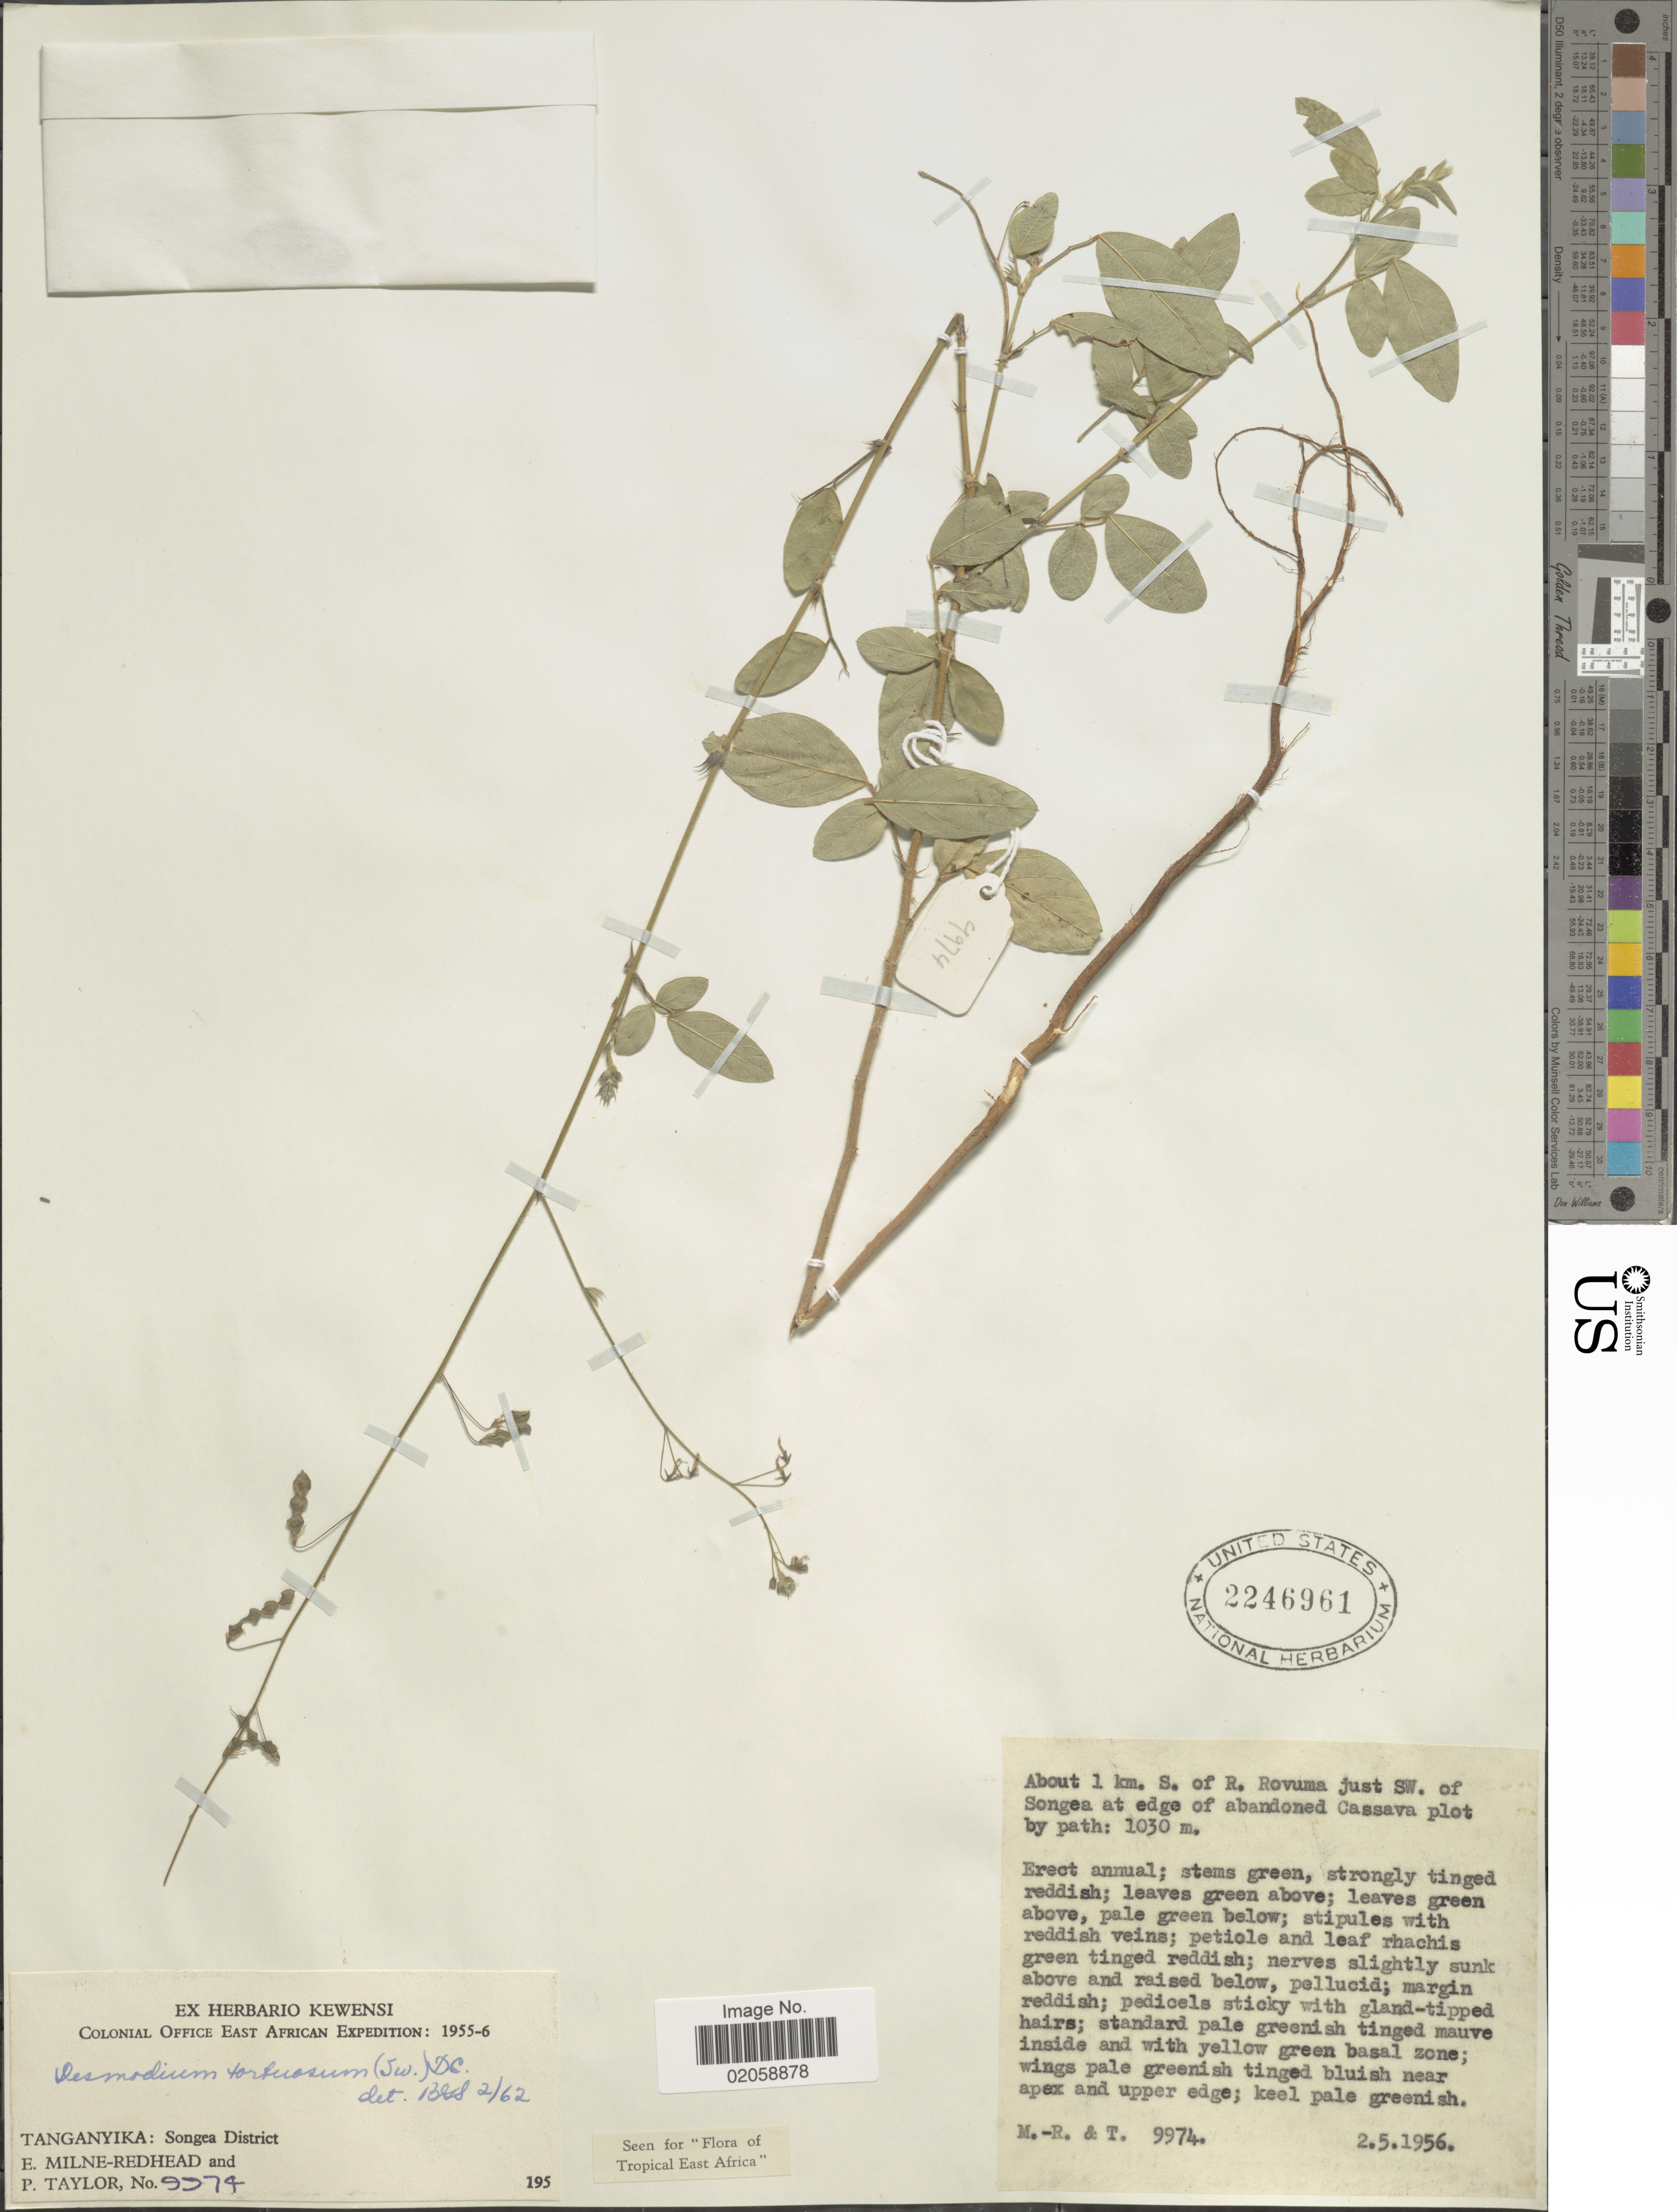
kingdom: Plantae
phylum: Tracheophyta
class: Magnoliopsida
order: Fabales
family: Fabaceae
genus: Desmodium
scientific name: Desmodium tortuosum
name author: (Sw.) DC.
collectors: E. W. Milne-Redhead & P. Taylor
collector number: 9974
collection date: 1956-05-02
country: Tanzania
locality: Colonial Office east African. Tanganyika: Songea District. About 1 km. S. of R. Rovuma just SW. of Songea at edge of abandoned Cassava plot by path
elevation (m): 1030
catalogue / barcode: US 2246961